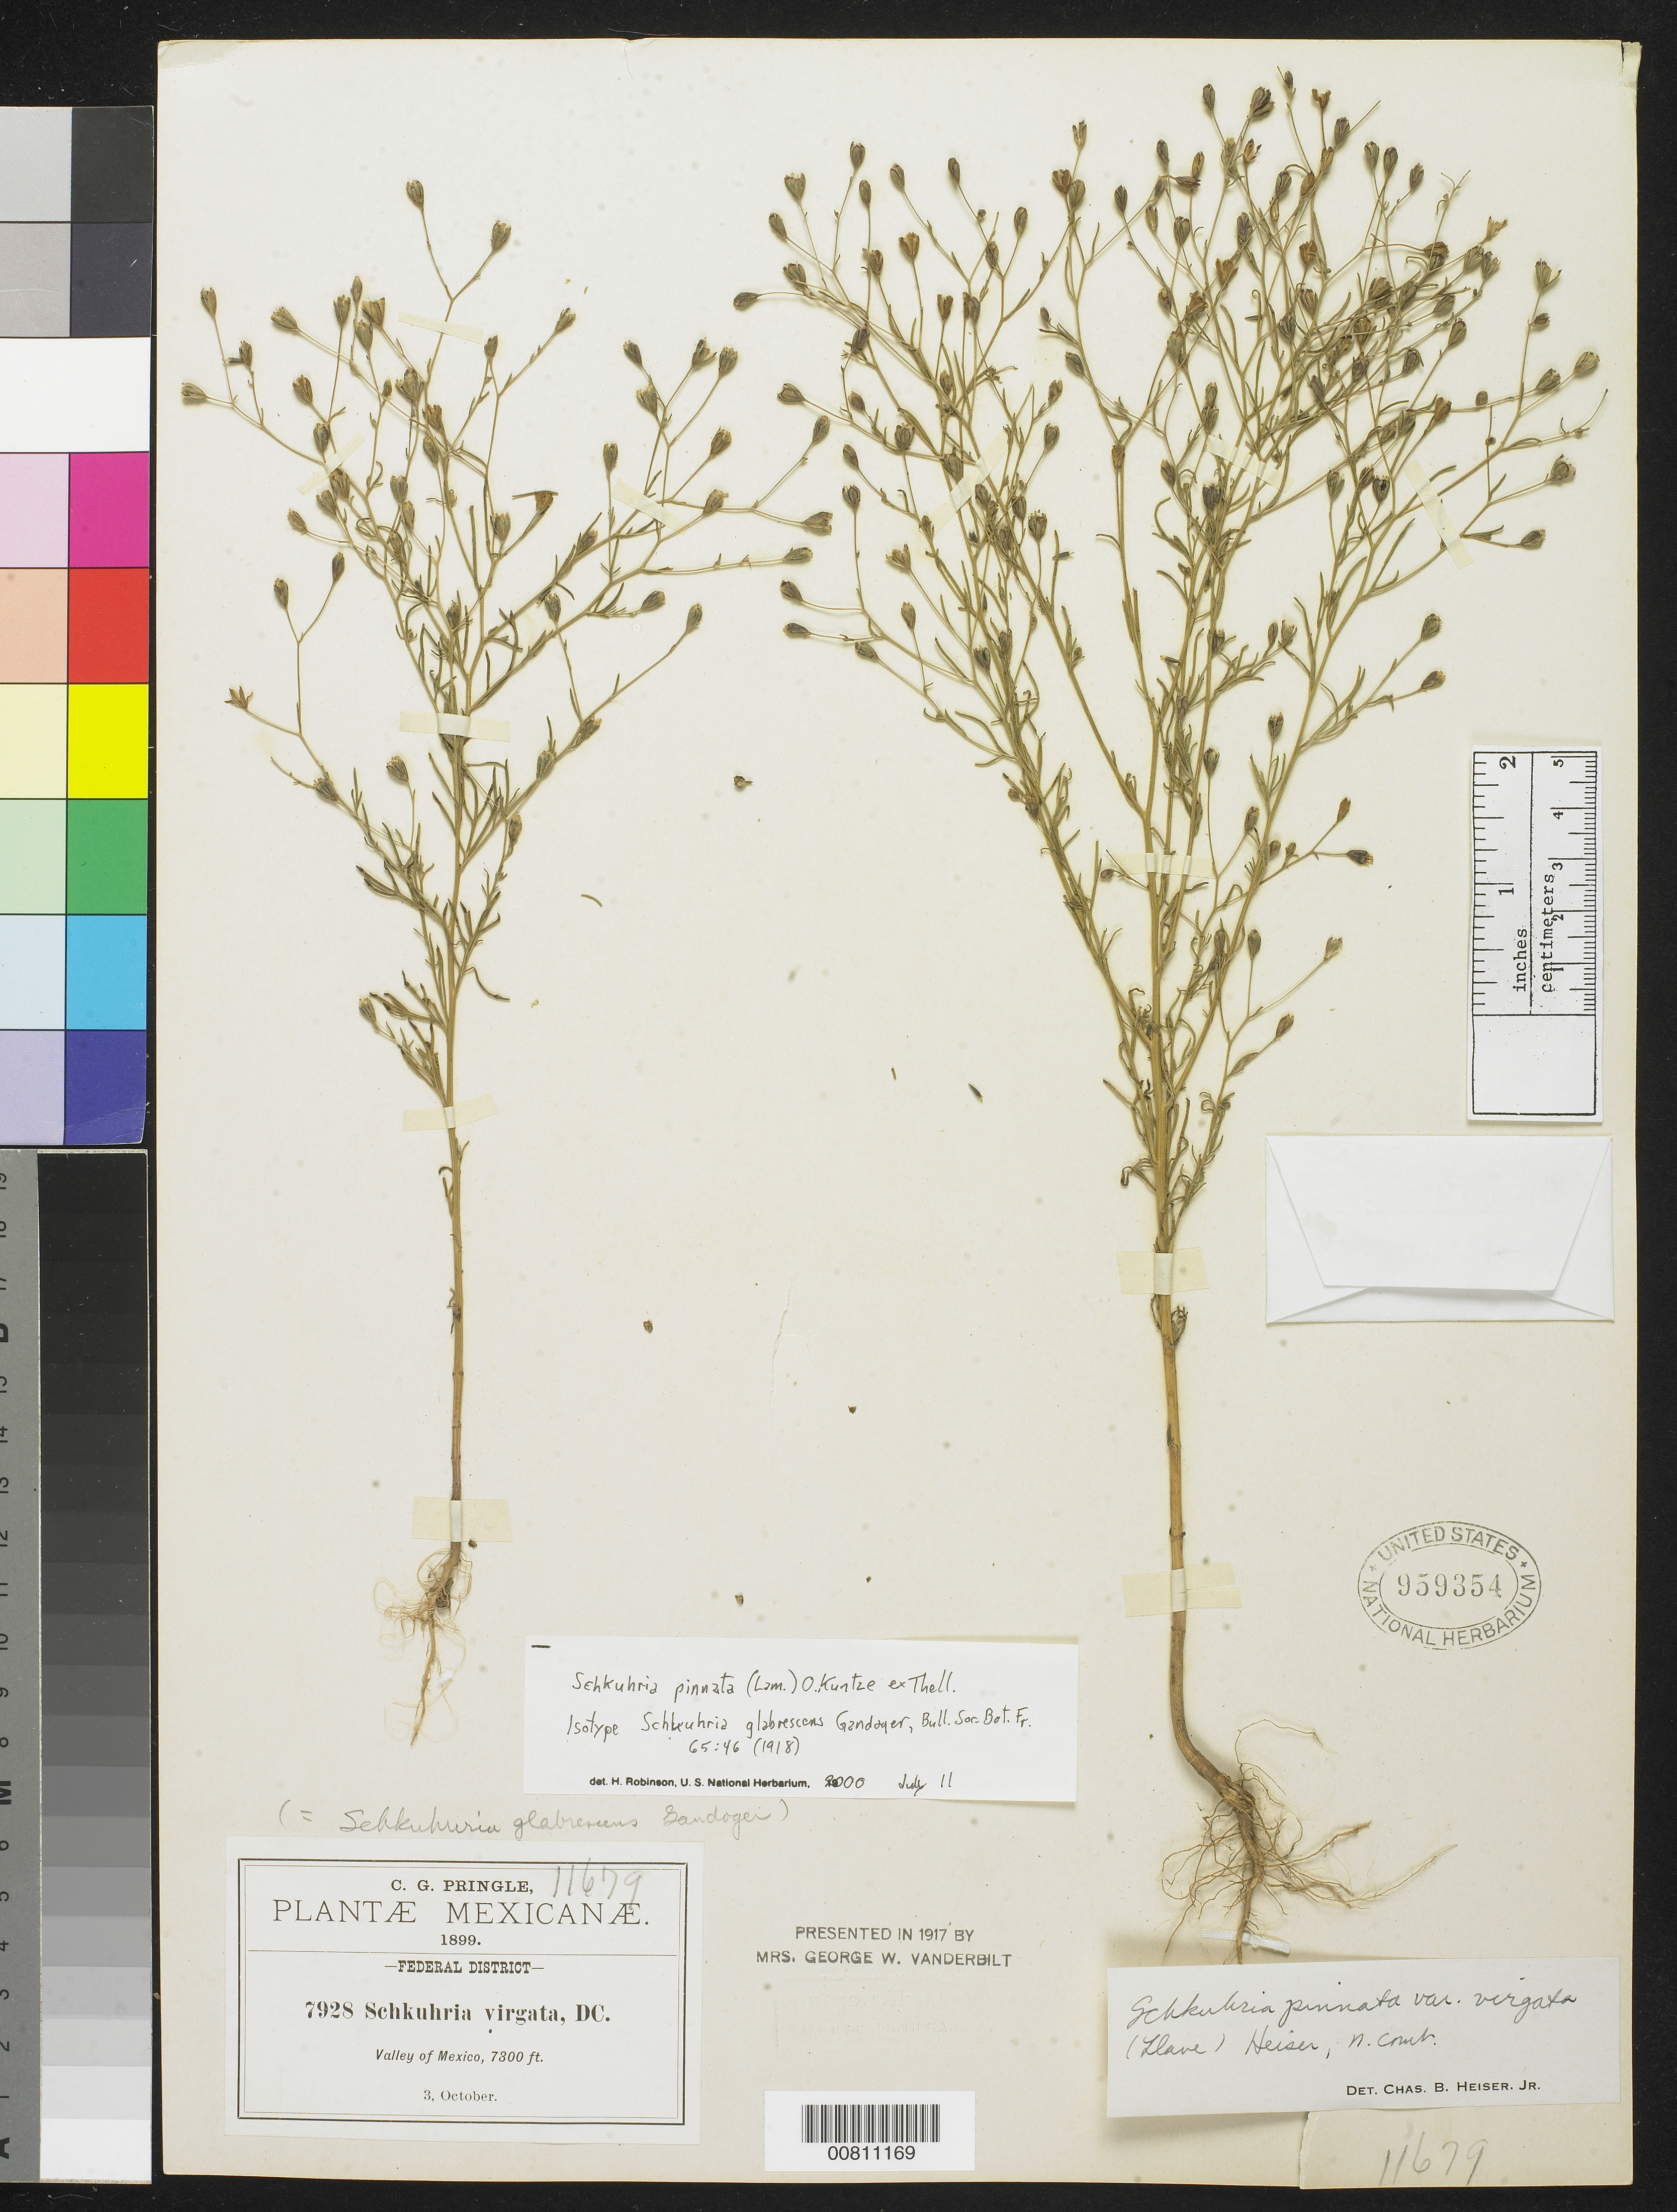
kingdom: Plantae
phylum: Tracheophyta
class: Magnoliopsida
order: Asterales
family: Asteraceae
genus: Schkuhria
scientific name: Schkuhria glabrescens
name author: Gand.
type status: Isotype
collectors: C. G. Pringle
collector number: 7928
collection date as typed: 03 Oct 1899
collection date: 1899-10-03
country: Mexico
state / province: Distrito Federal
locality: Federal District. Valley of Mexico.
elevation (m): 2225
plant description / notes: Number "11679" pencilled in on label.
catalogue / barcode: US 959354